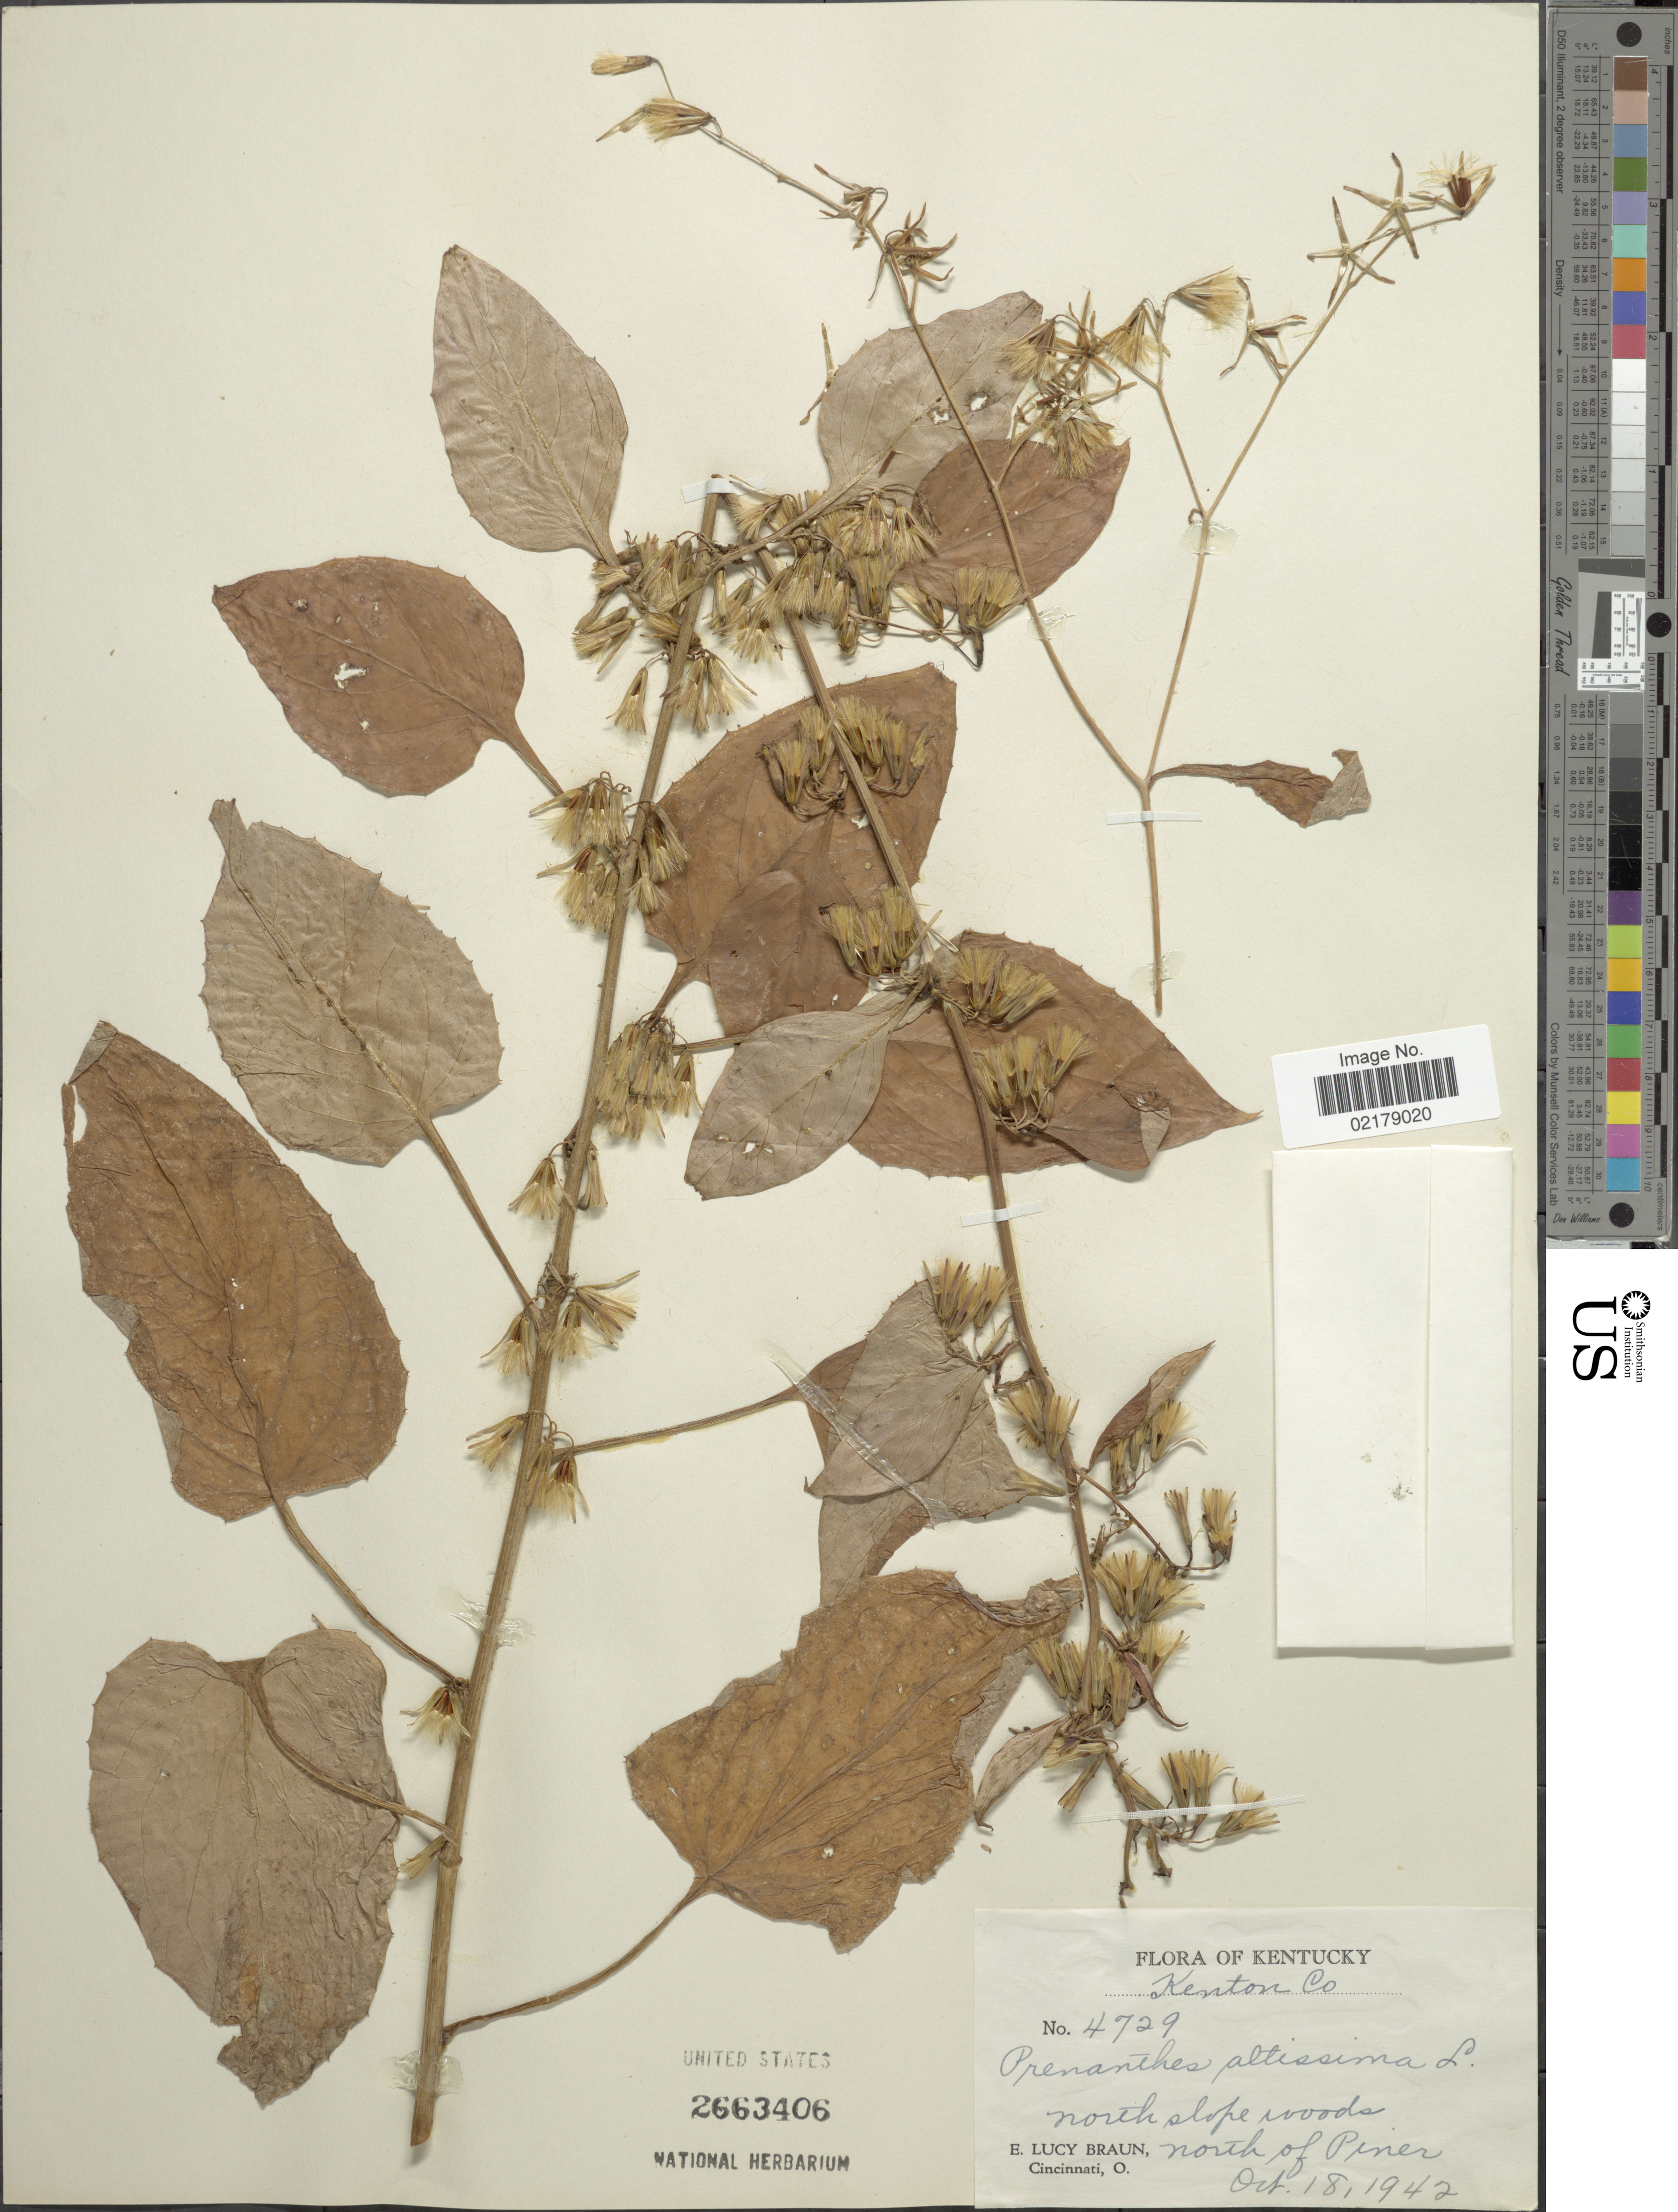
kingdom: Plantae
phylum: Tracheophyta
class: Magnoliopsida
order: Asterales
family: Asteraceae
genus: Nabalus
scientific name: Nabalus altissimus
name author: (L.) Hook.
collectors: E. L. Braun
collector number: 4729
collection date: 1942-10-18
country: United States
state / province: Kentucky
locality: Kenton Co, north slope woods, north of Piner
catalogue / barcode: US 2663406